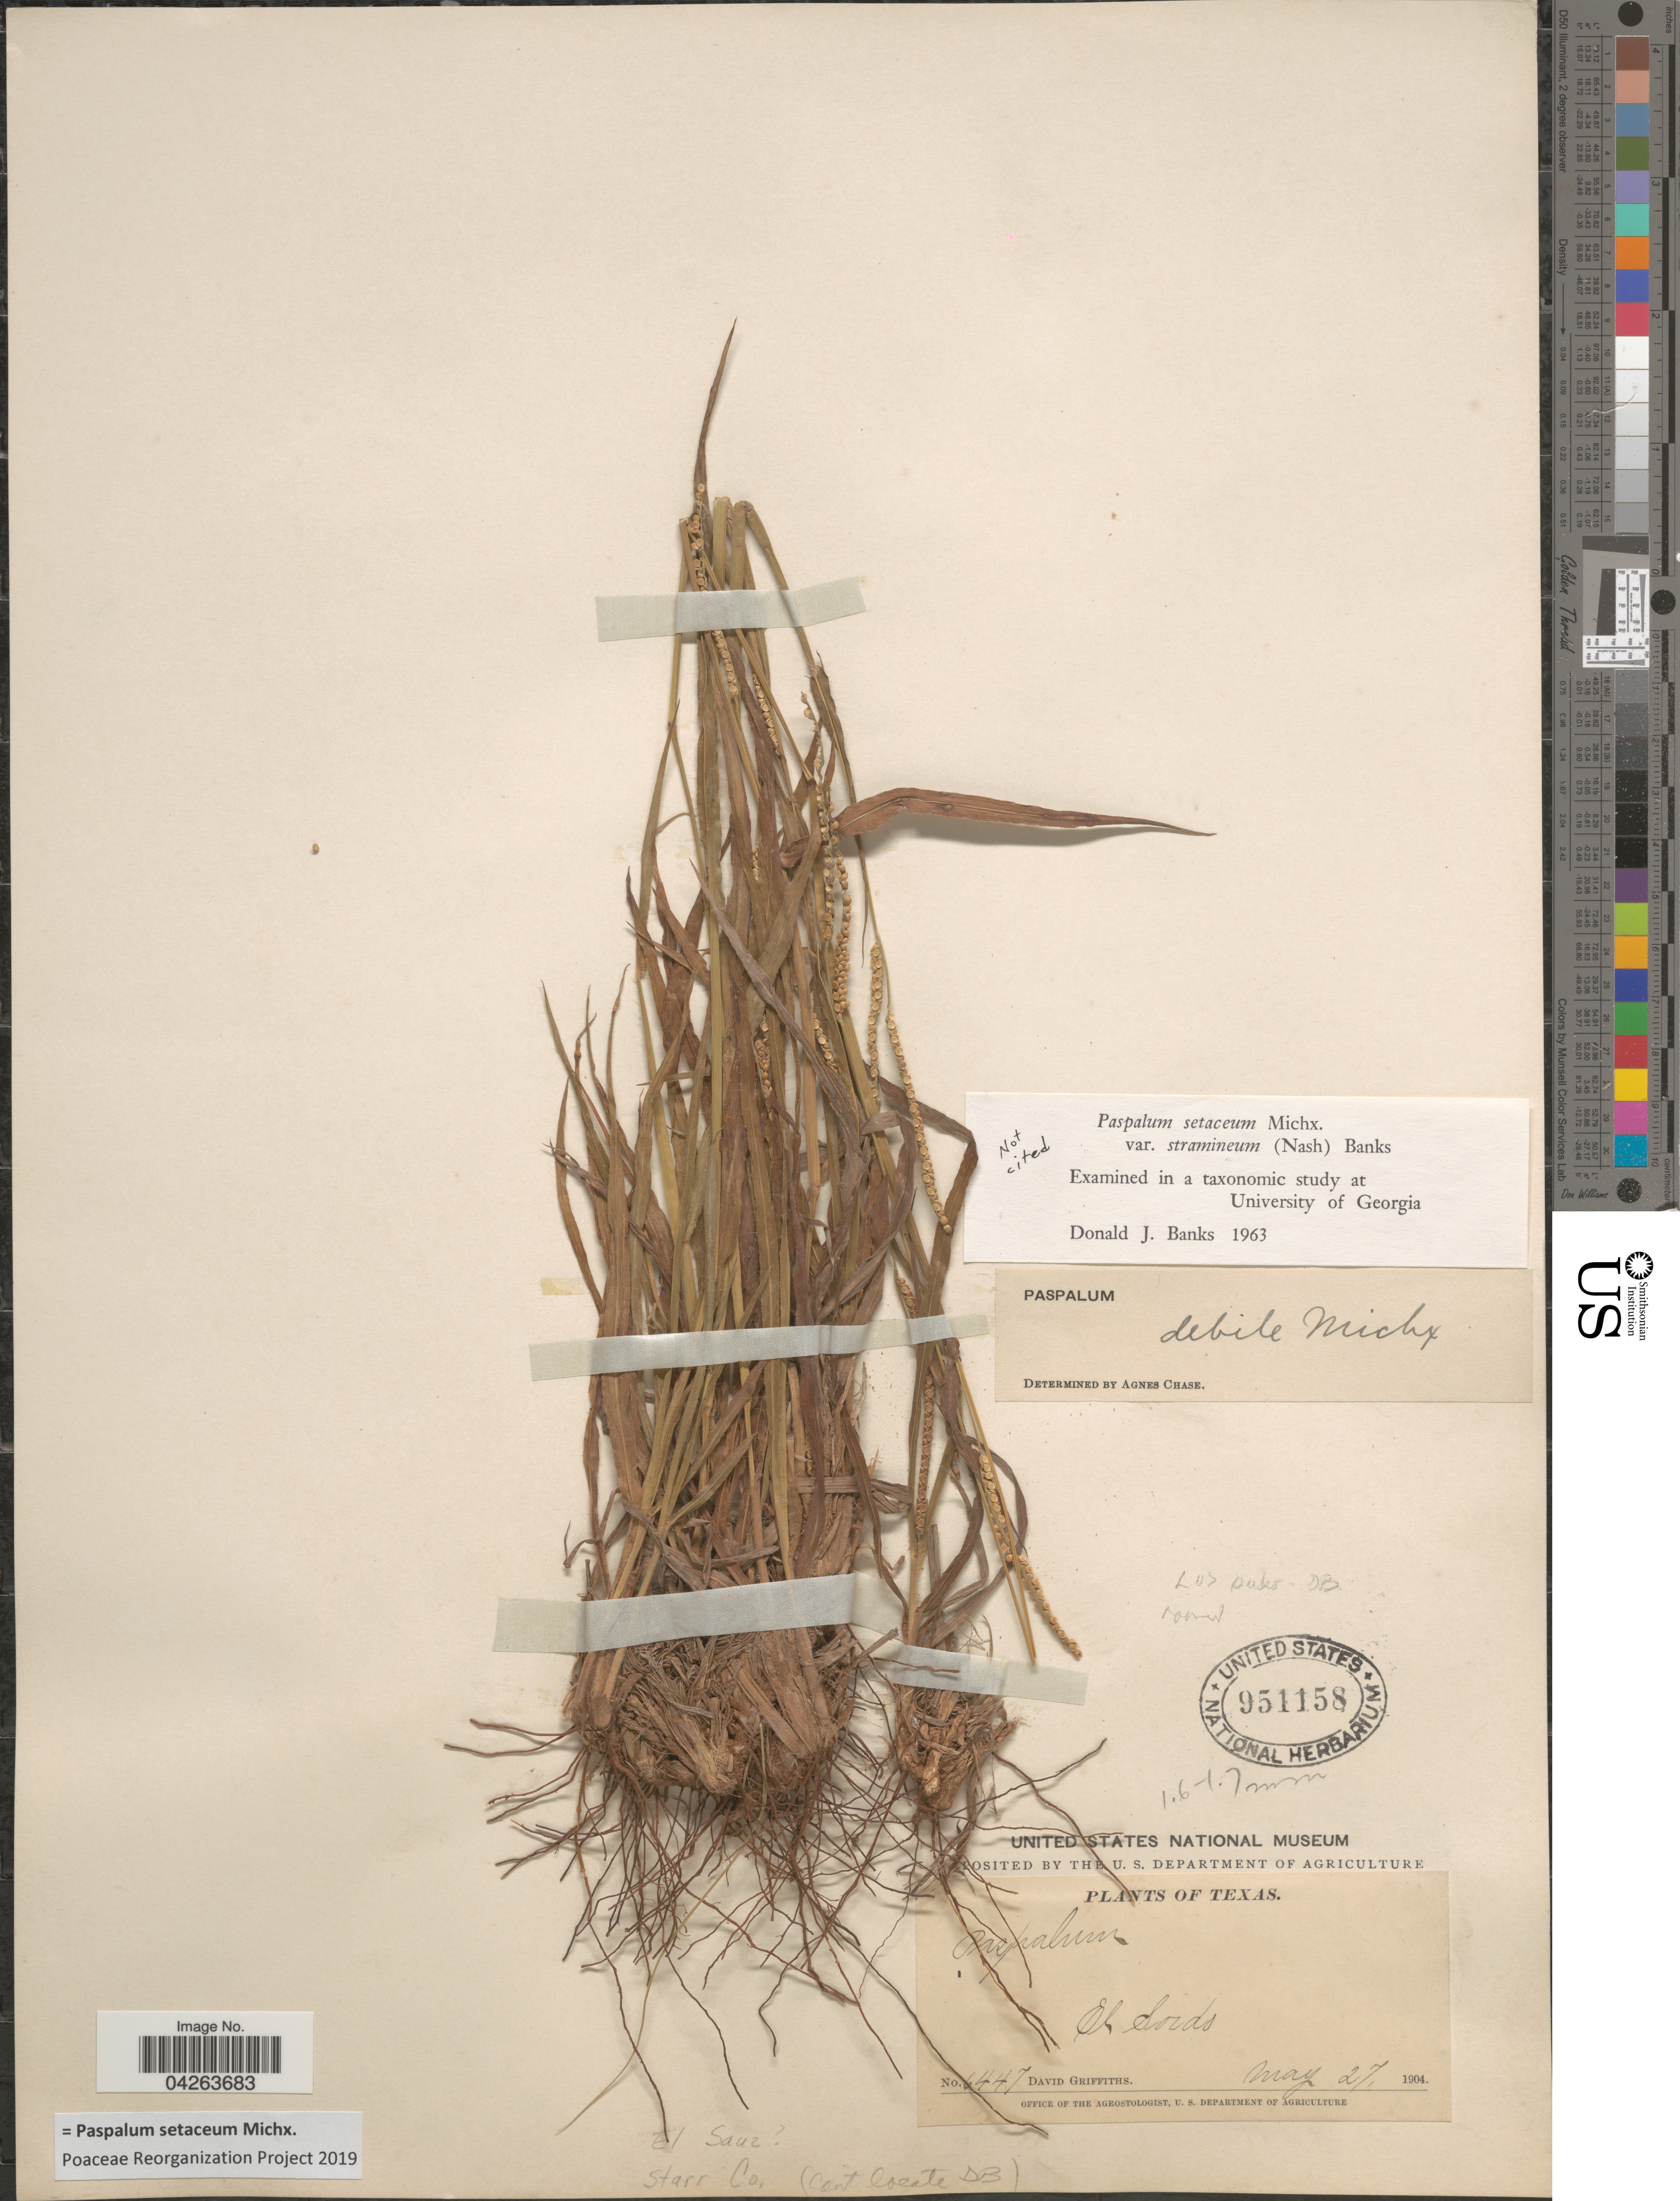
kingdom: Plantae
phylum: Tracheophyta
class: Liliopsida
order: Poales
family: Poaceae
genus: Paspalum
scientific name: Paspalum setaceum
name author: Michx.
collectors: D. Griffiths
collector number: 6447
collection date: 1904-05-27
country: United States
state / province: Texas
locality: El Soids. El Sauz [unsure placement]. Starr Co.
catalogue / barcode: US 951158